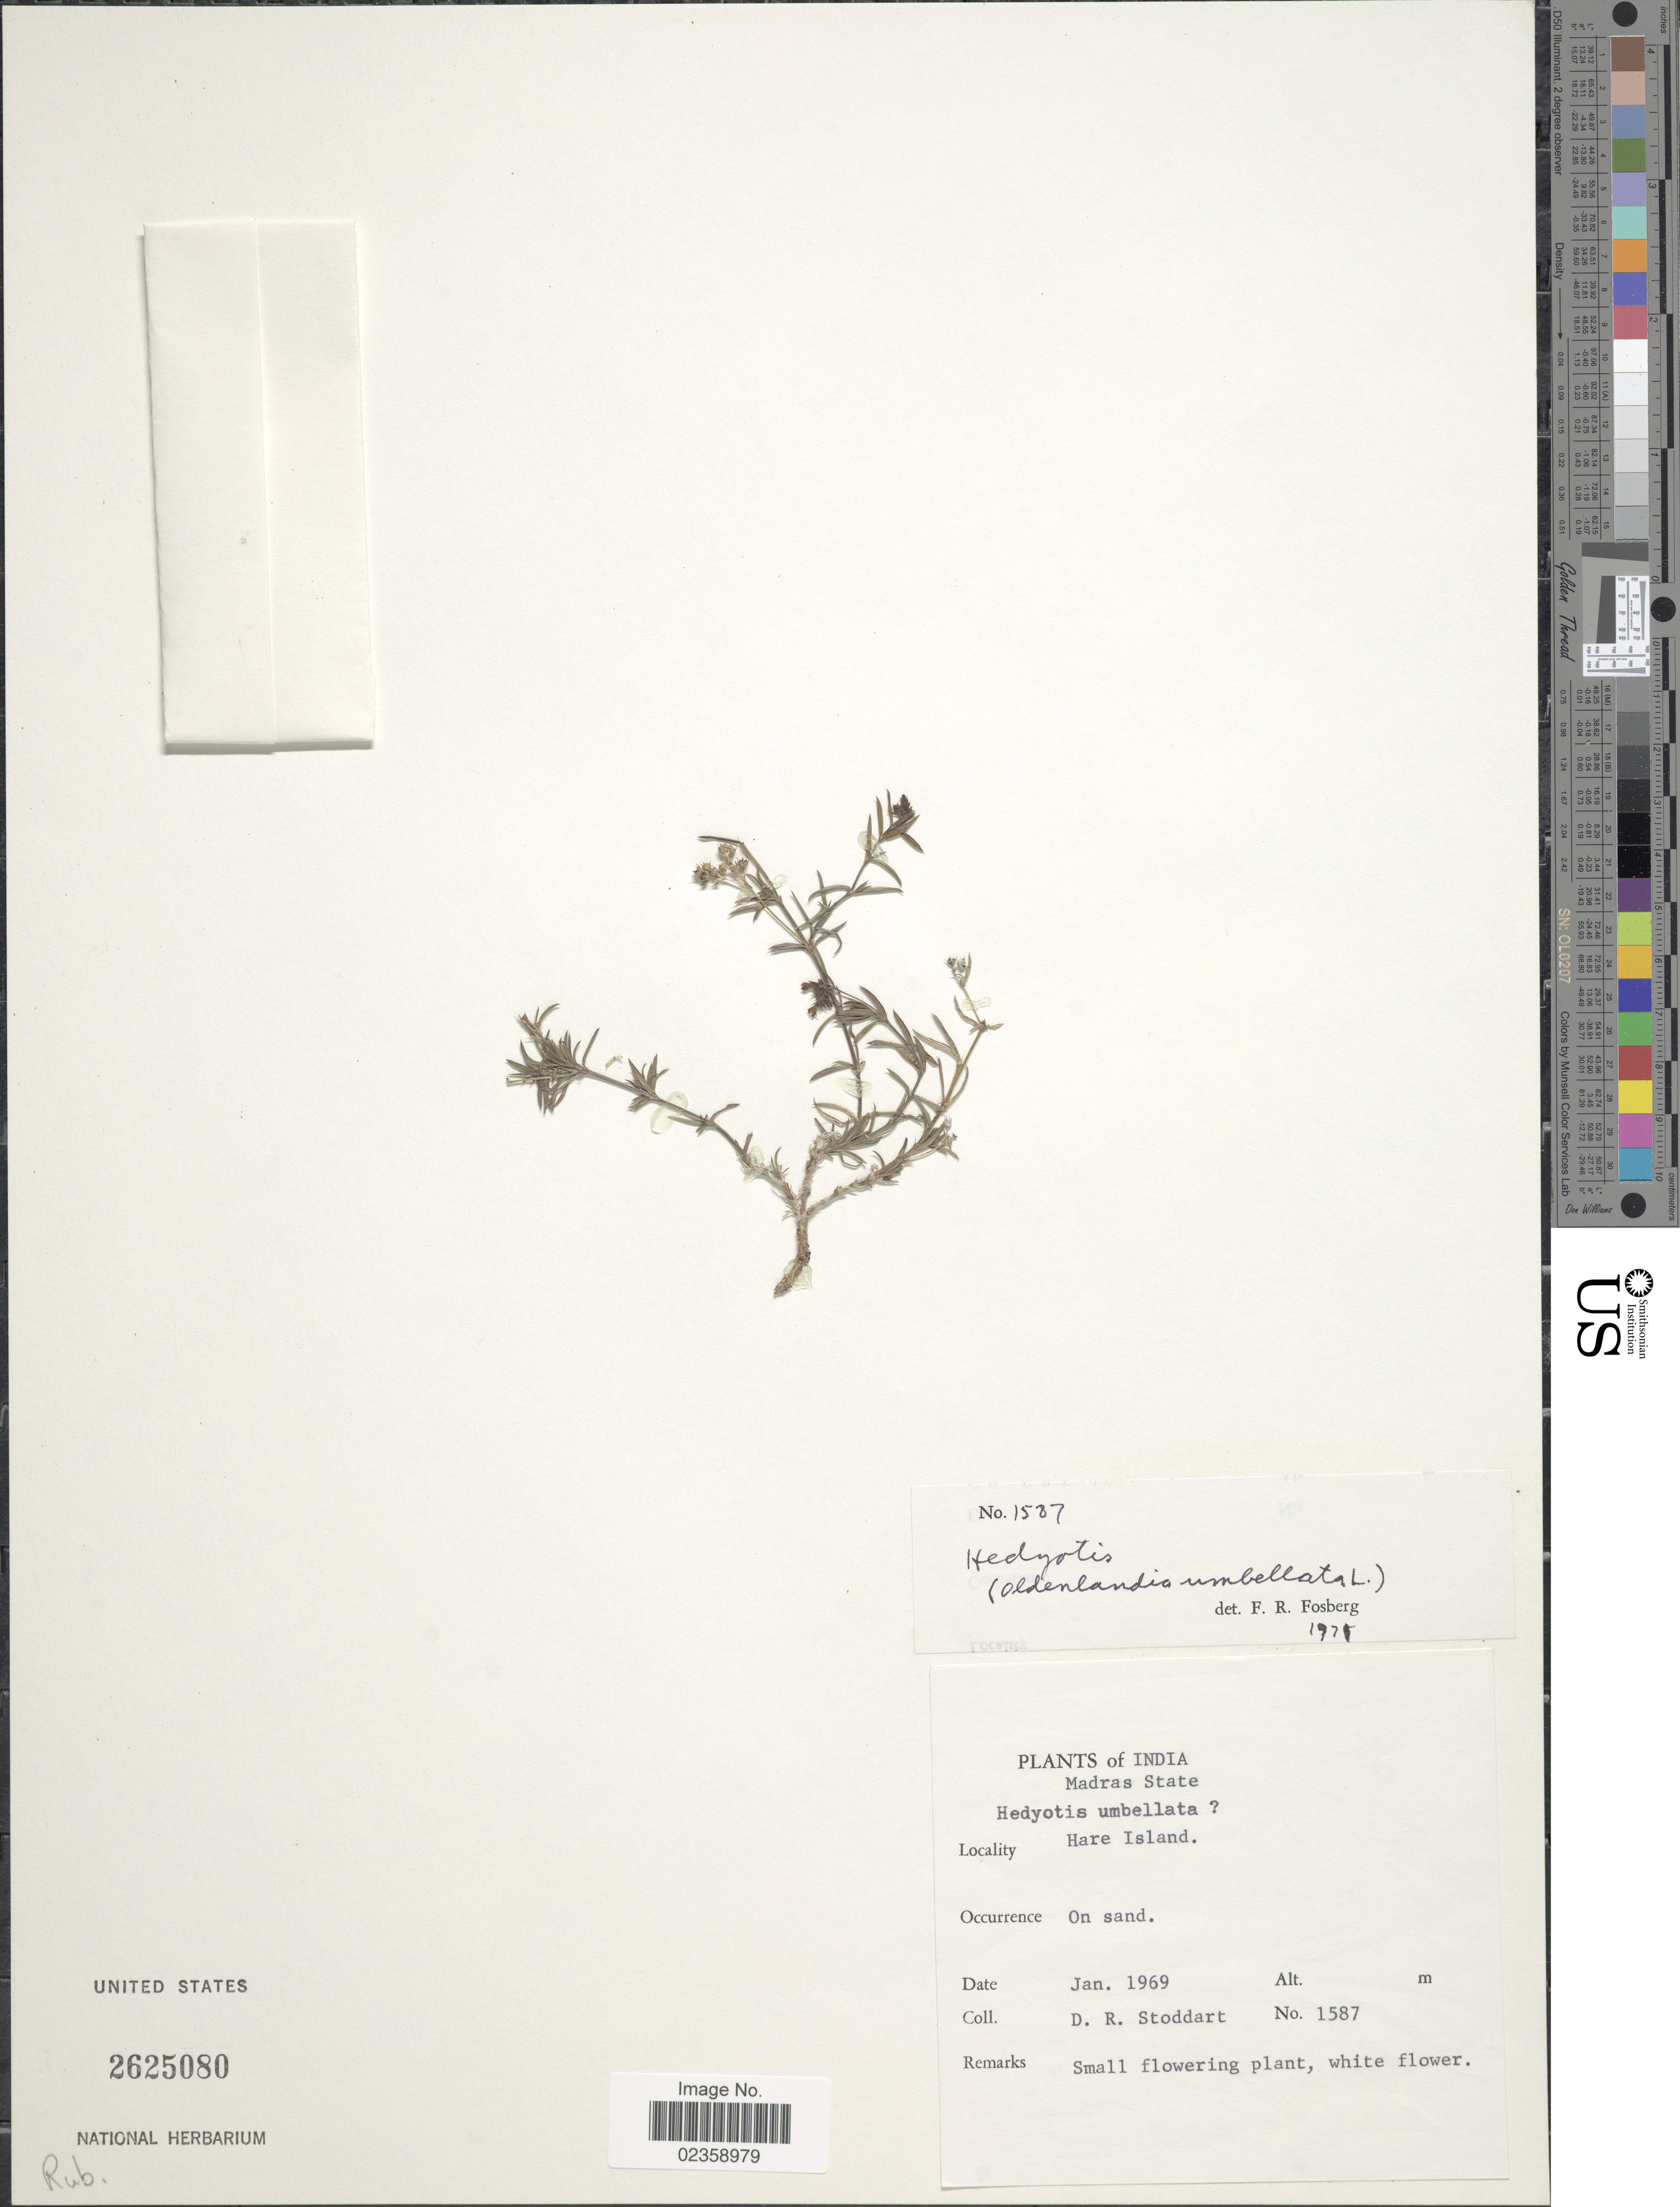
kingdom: Plantae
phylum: Tracheophyta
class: Magnoliopsida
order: Gentianales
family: Rubiaceae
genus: Oldenlandia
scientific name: Oldenlandia umbellata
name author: L.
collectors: D. R. Stoddart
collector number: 1587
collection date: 1969-01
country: India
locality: Madras State. Hare Island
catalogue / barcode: US 2625080